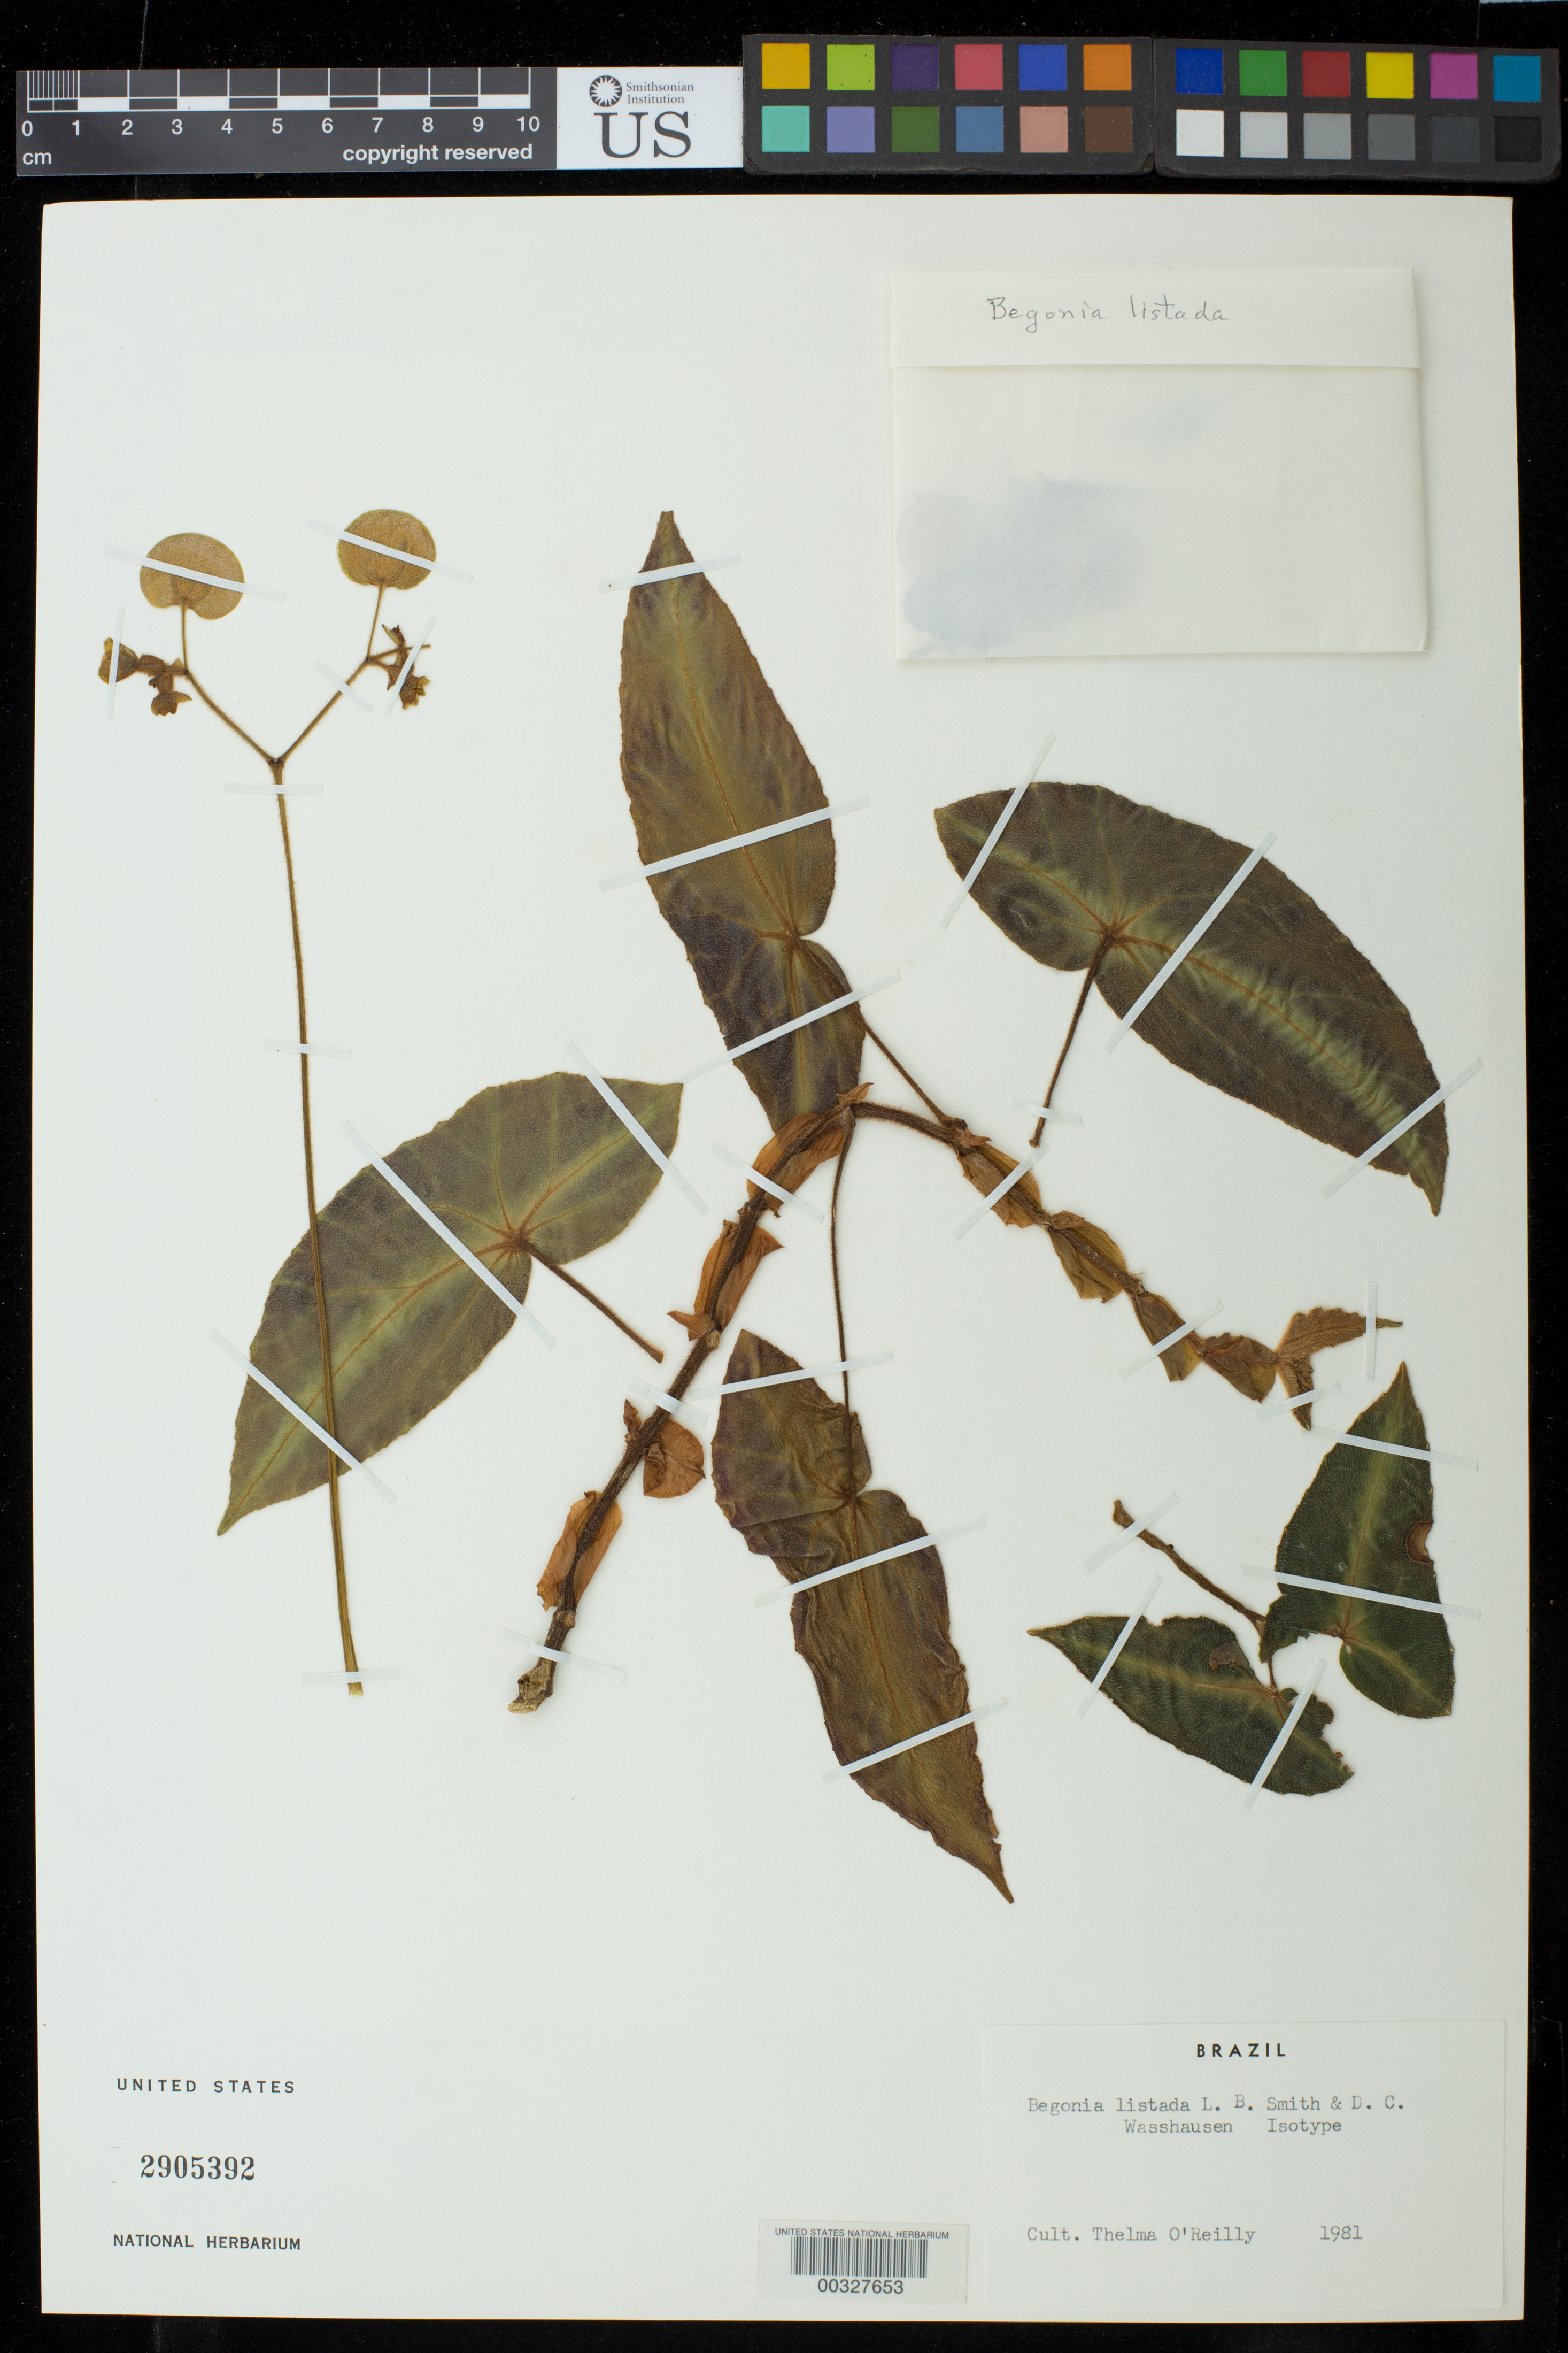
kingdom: Plantae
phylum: Tracheophyta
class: Magnoliopsida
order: Cucurbitales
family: Begoniaceae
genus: Begonia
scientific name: Begonia listada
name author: L.B. Sm. & Wassh.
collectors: T. O'Reilly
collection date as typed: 1981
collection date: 1981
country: Paraguay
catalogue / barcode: US 2905392